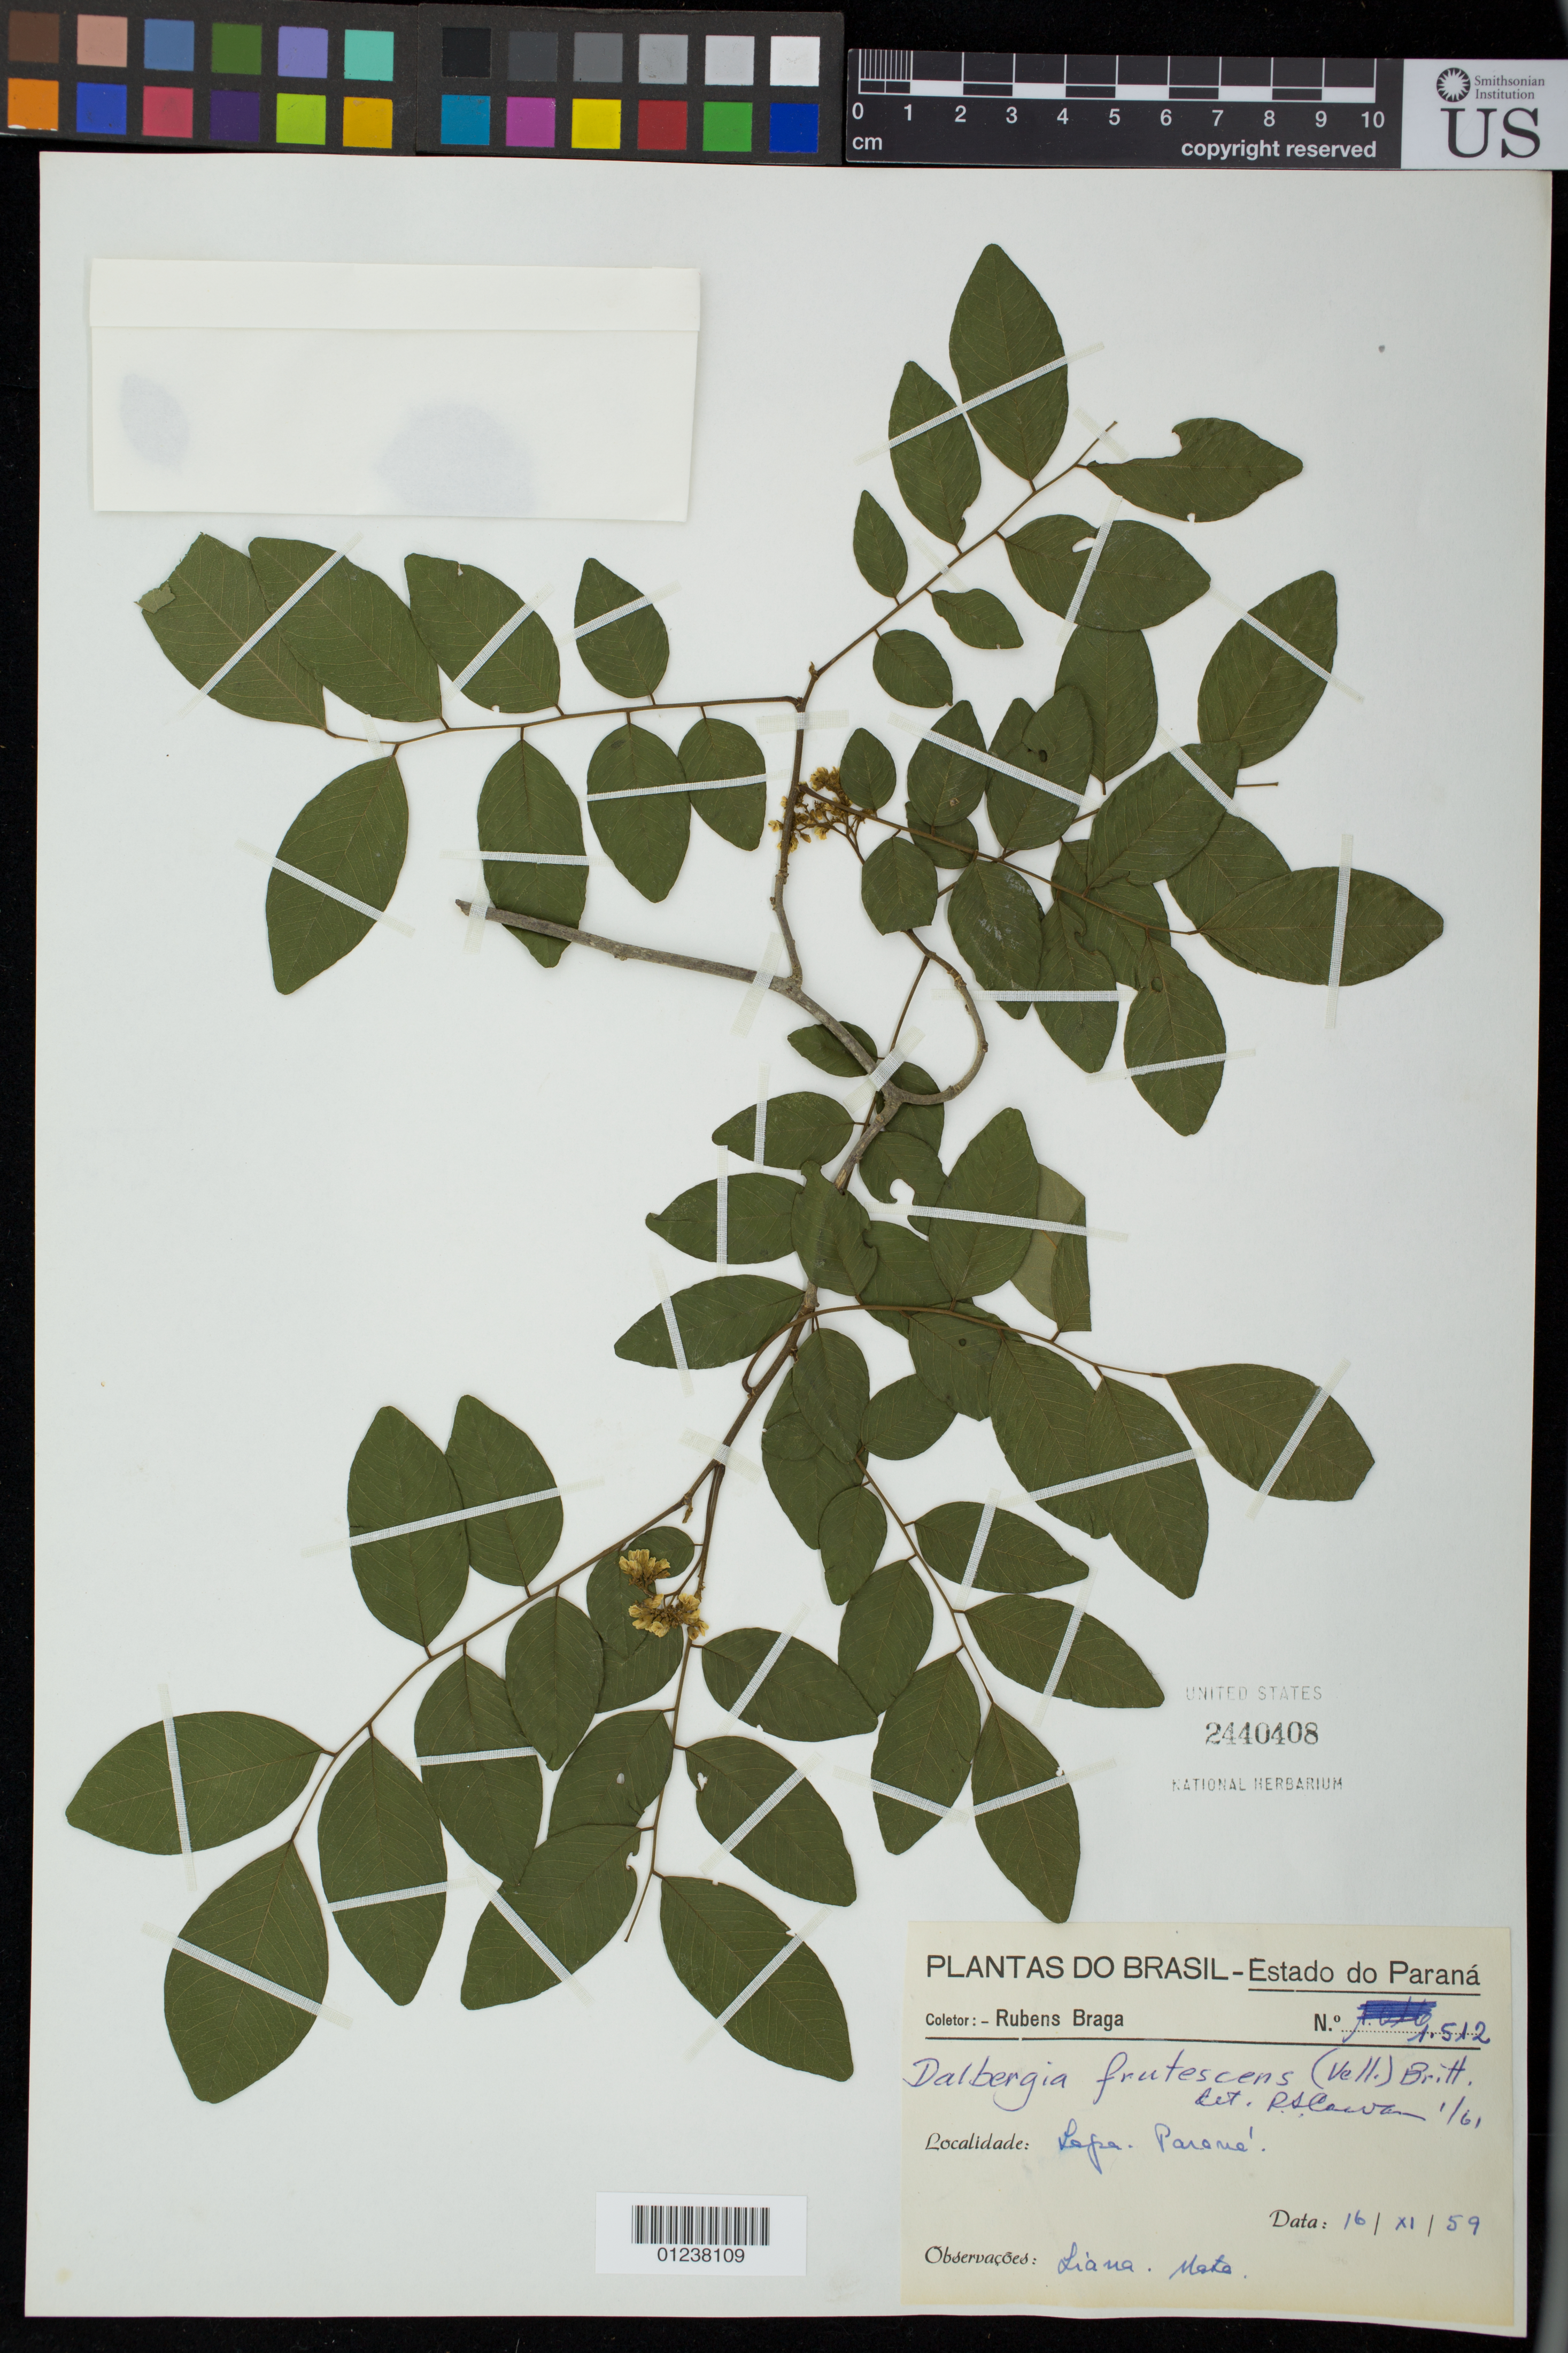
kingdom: Plantae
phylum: Tracheophyta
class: Magnoliopsida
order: Fabales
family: Fabaceae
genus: Dalbergia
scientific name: Dalbergia frutescens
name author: (Vell.) Britton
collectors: R. E. Braga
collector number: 1512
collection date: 1959-11-16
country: Brazil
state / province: Paraná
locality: Lapa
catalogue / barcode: US 2440408